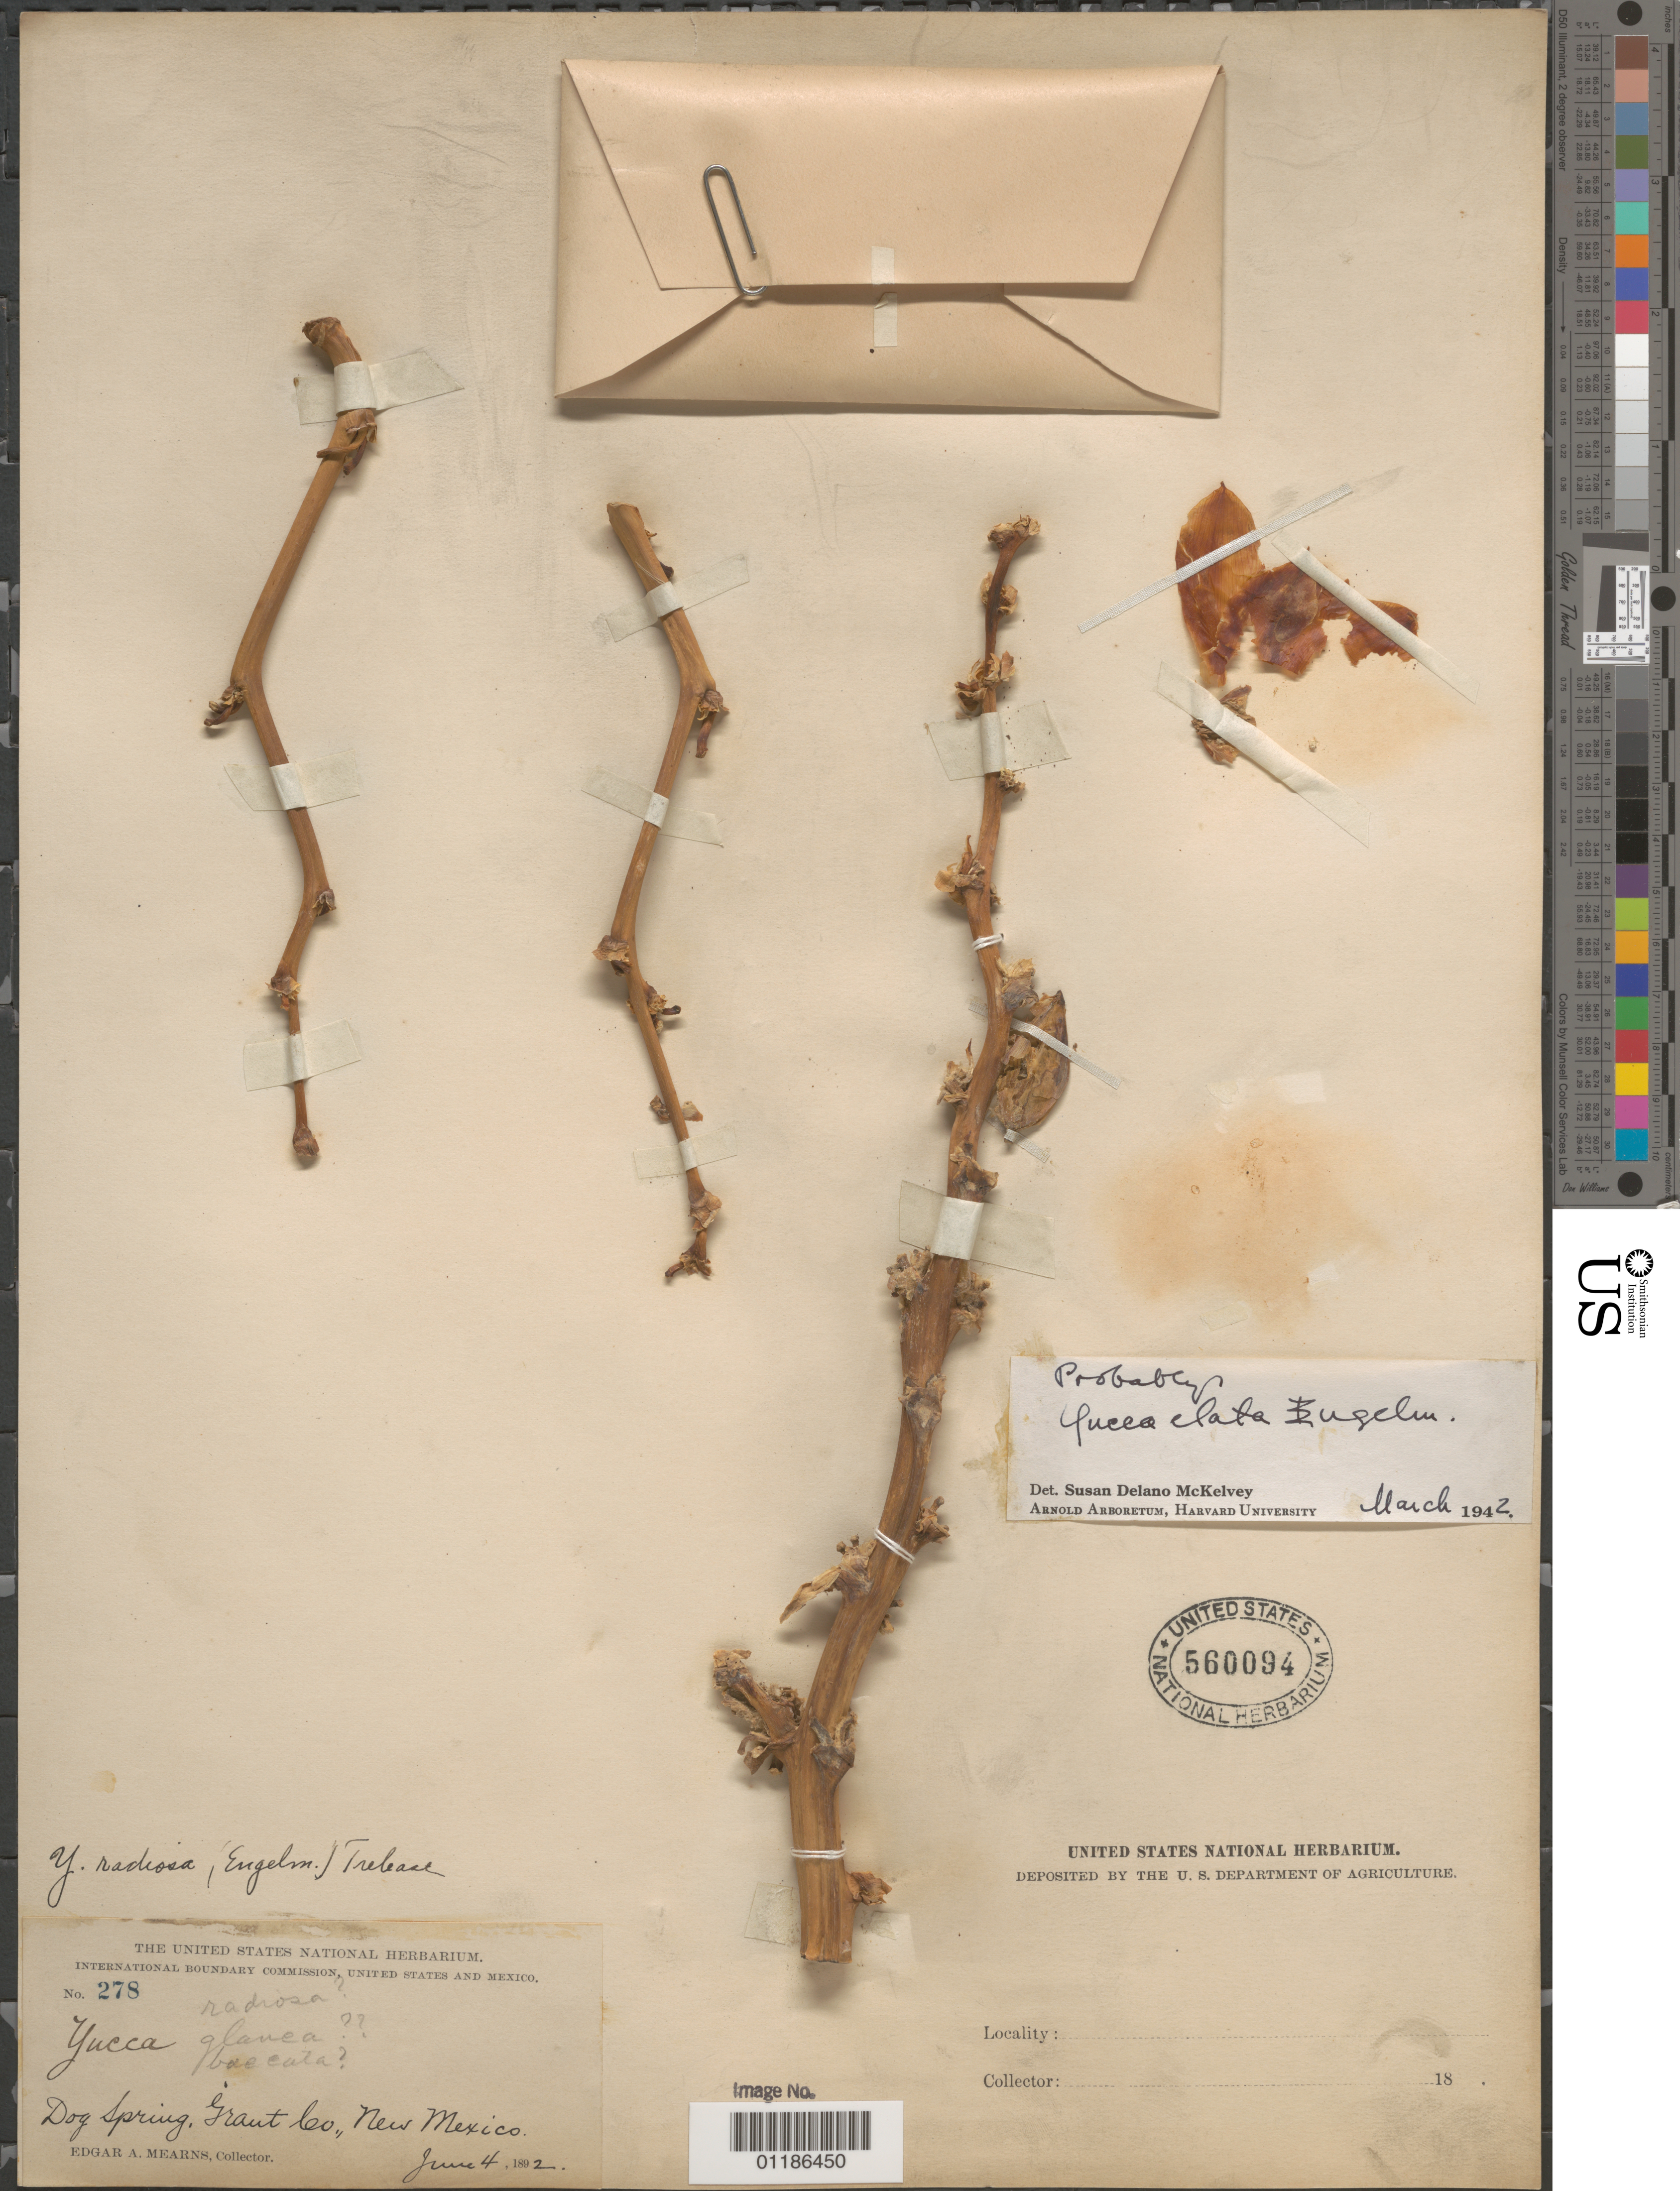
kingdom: Plantae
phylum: Tracheophyta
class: Liliopsida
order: Asparagales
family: Asparagaceae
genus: Yucca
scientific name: Yucca elata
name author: (Engelm.) Engelm.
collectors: E. A. Mearns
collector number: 278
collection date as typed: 04 Jun 1892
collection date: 1892-06-04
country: United States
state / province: New Mexico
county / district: Grant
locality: Dog Mts.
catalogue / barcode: US 560094